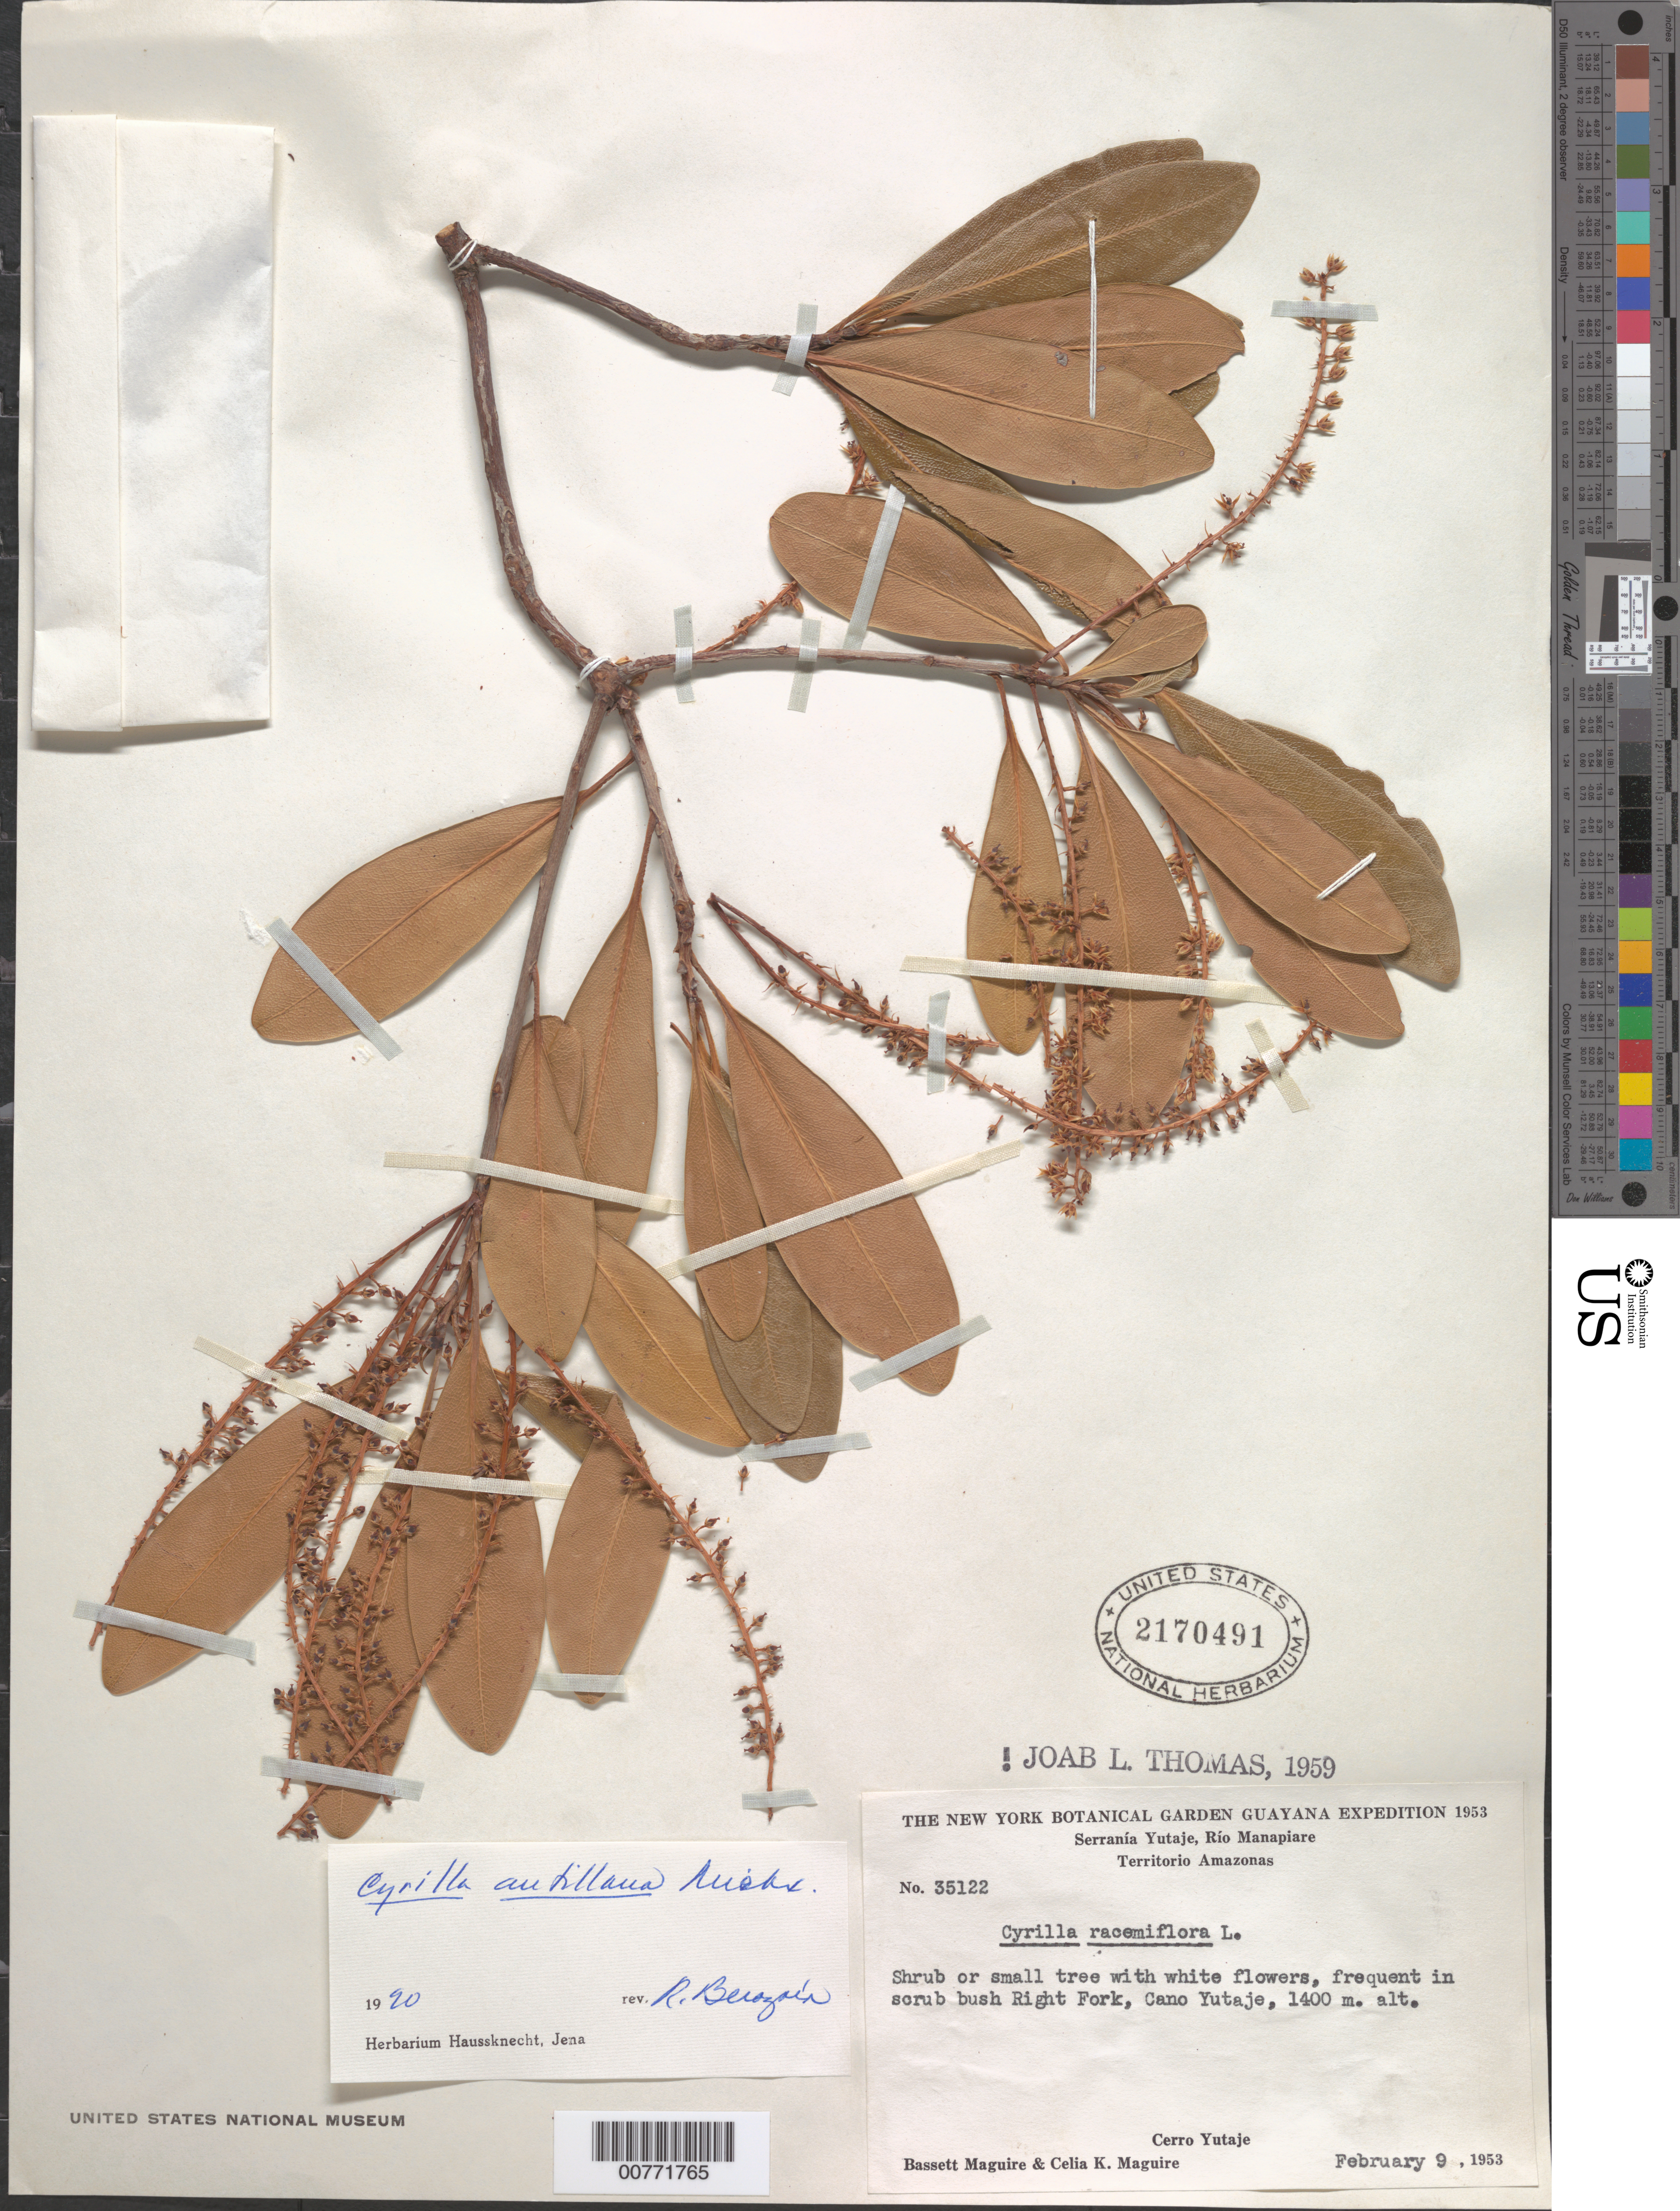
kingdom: Plantae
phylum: Tracheophyta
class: Magnoliopsida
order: Ericales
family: Cyrillaceae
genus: Cyrilla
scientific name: Cyrilla antillana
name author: Michx.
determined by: Berozain, R.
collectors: B. Maguire & C. K. Maguire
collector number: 35122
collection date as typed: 9-Feb-53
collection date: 1953-02-09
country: Venezuela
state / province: Amazonas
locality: Serranía Yutajé, Caño Yutajé, Río Manapiare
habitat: Scrub bush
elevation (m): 1400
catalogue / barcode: US 2170491